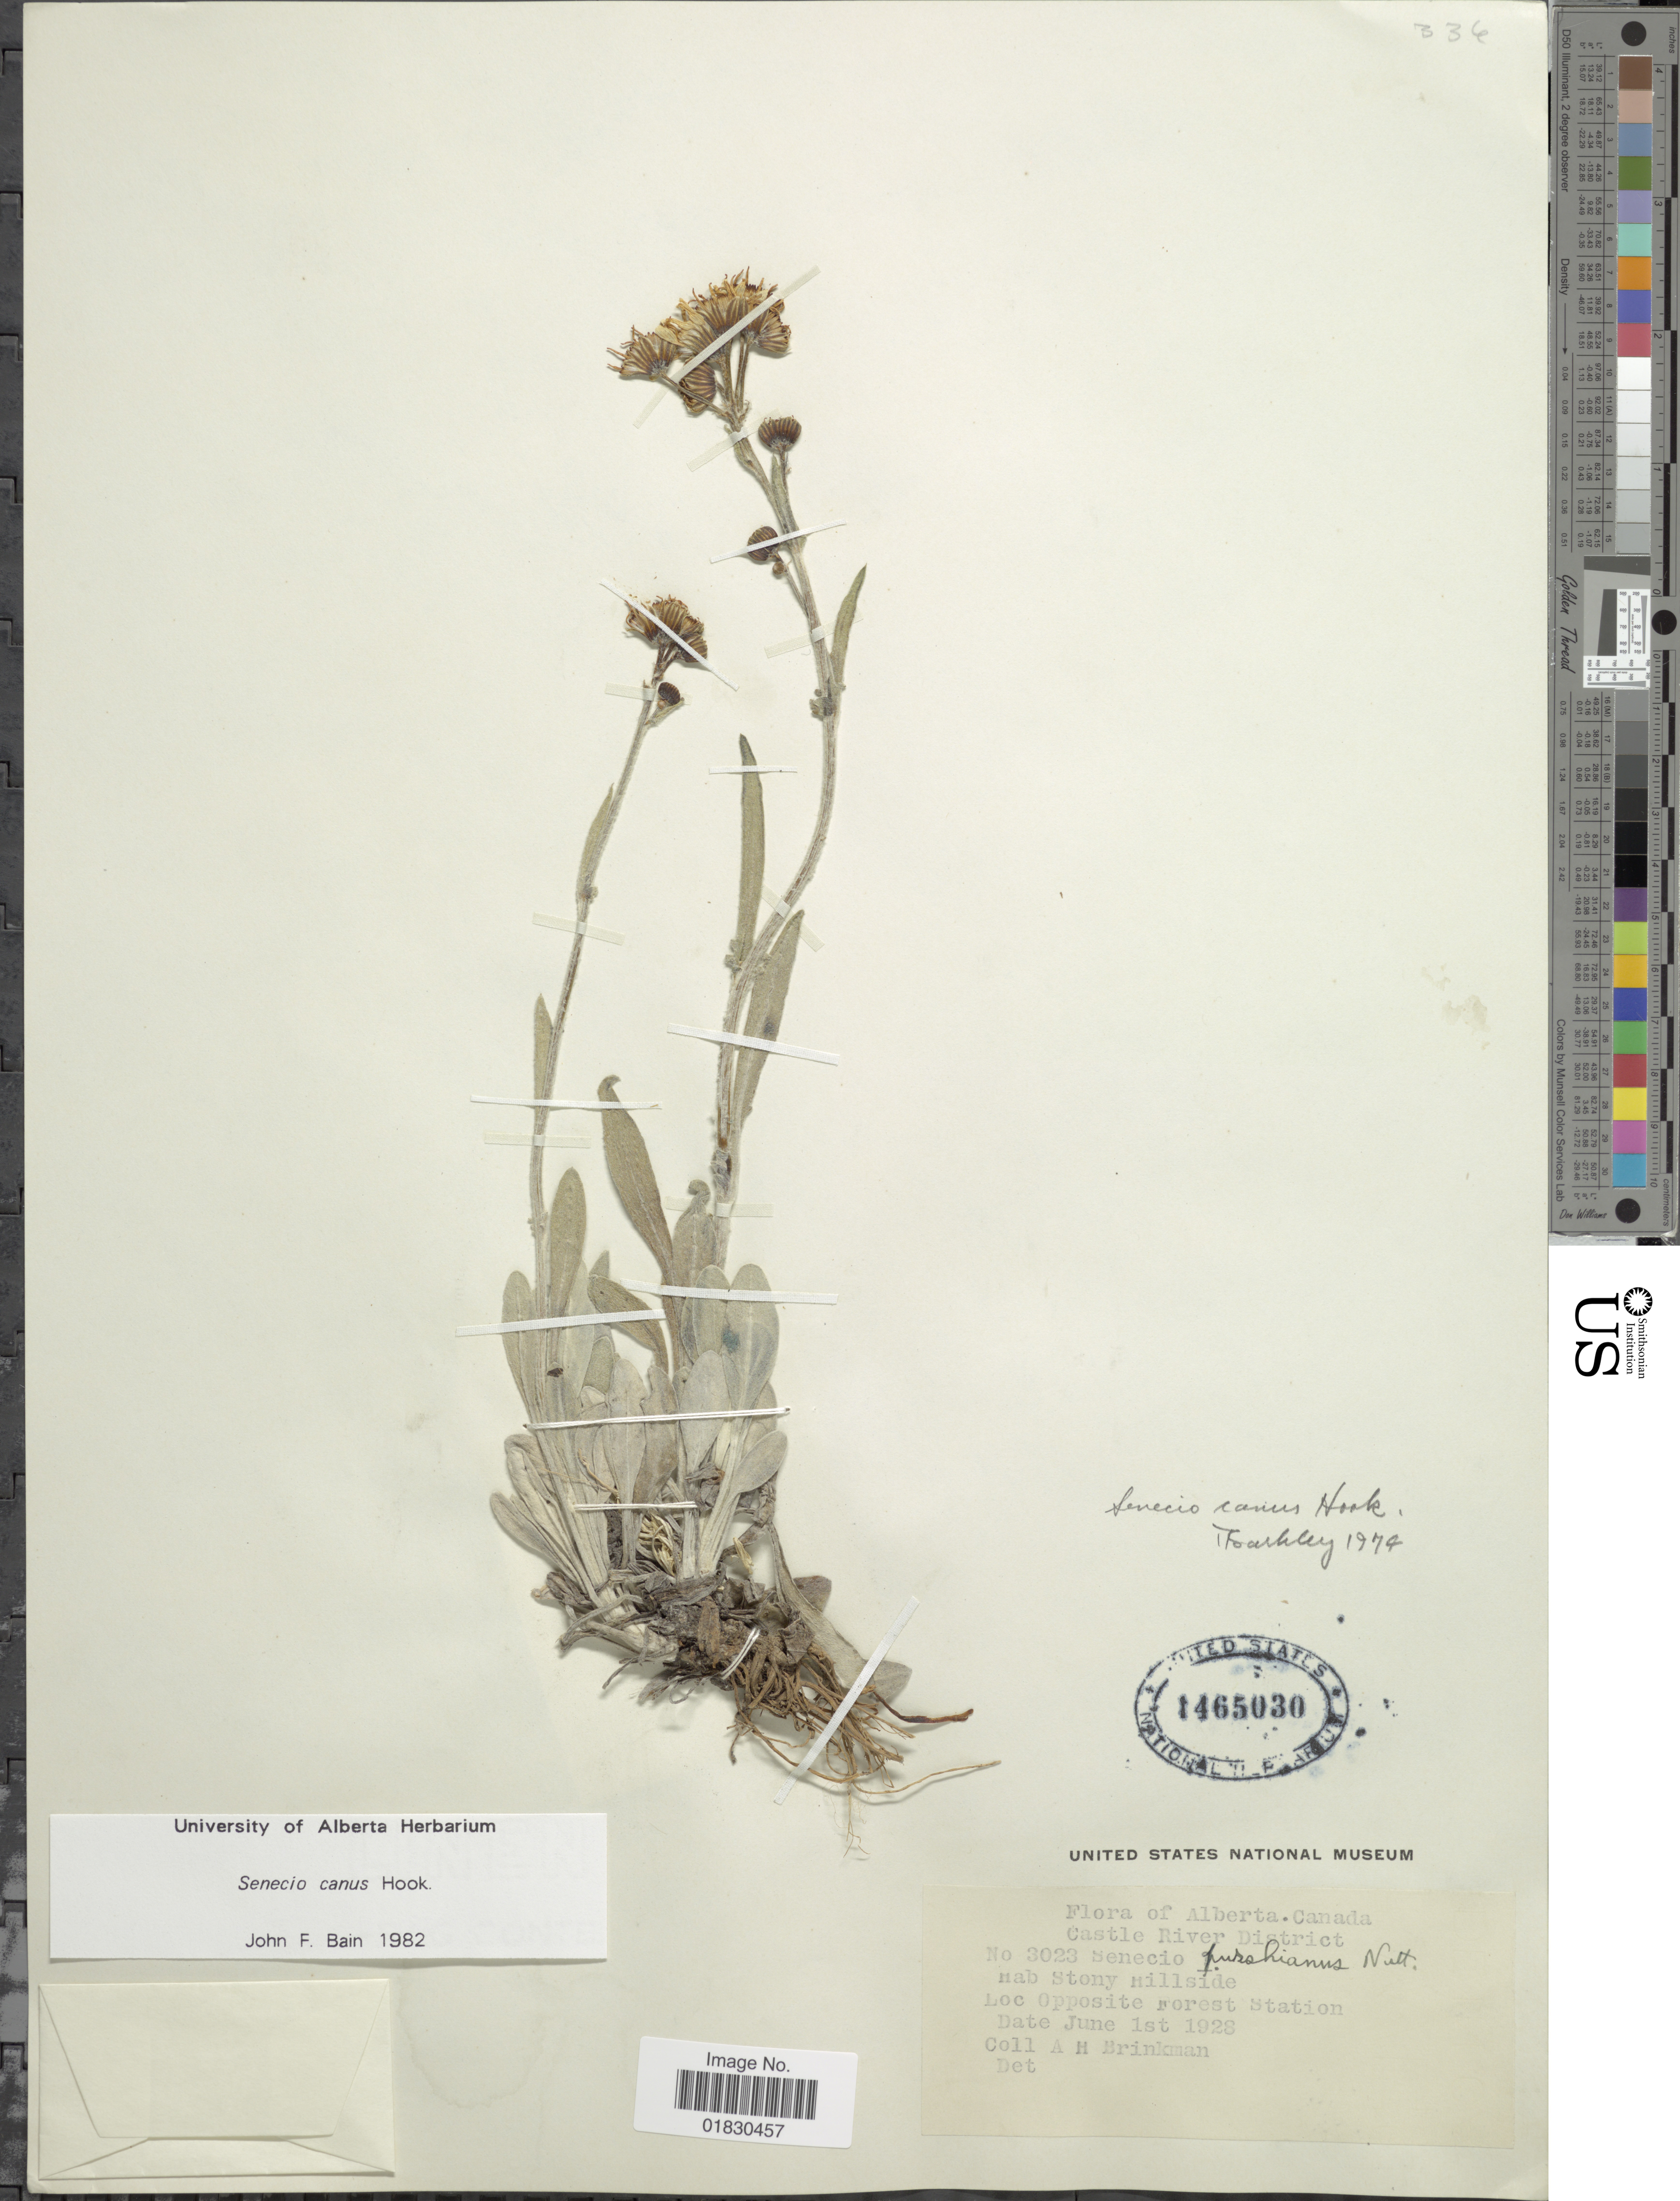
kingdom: Plantae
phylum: Tracheophyta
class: Magnoliopsida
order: Asterales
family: Asteraceae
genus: Packera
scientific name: Packera cana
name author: (Hook.) W.A. Weber & Á. Löve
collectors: A. Brinkman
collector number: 3023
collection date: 1928-06-01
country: Canada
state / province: Alberta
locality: Castle River District, Opposite Forest Station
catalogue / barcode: US 1465030